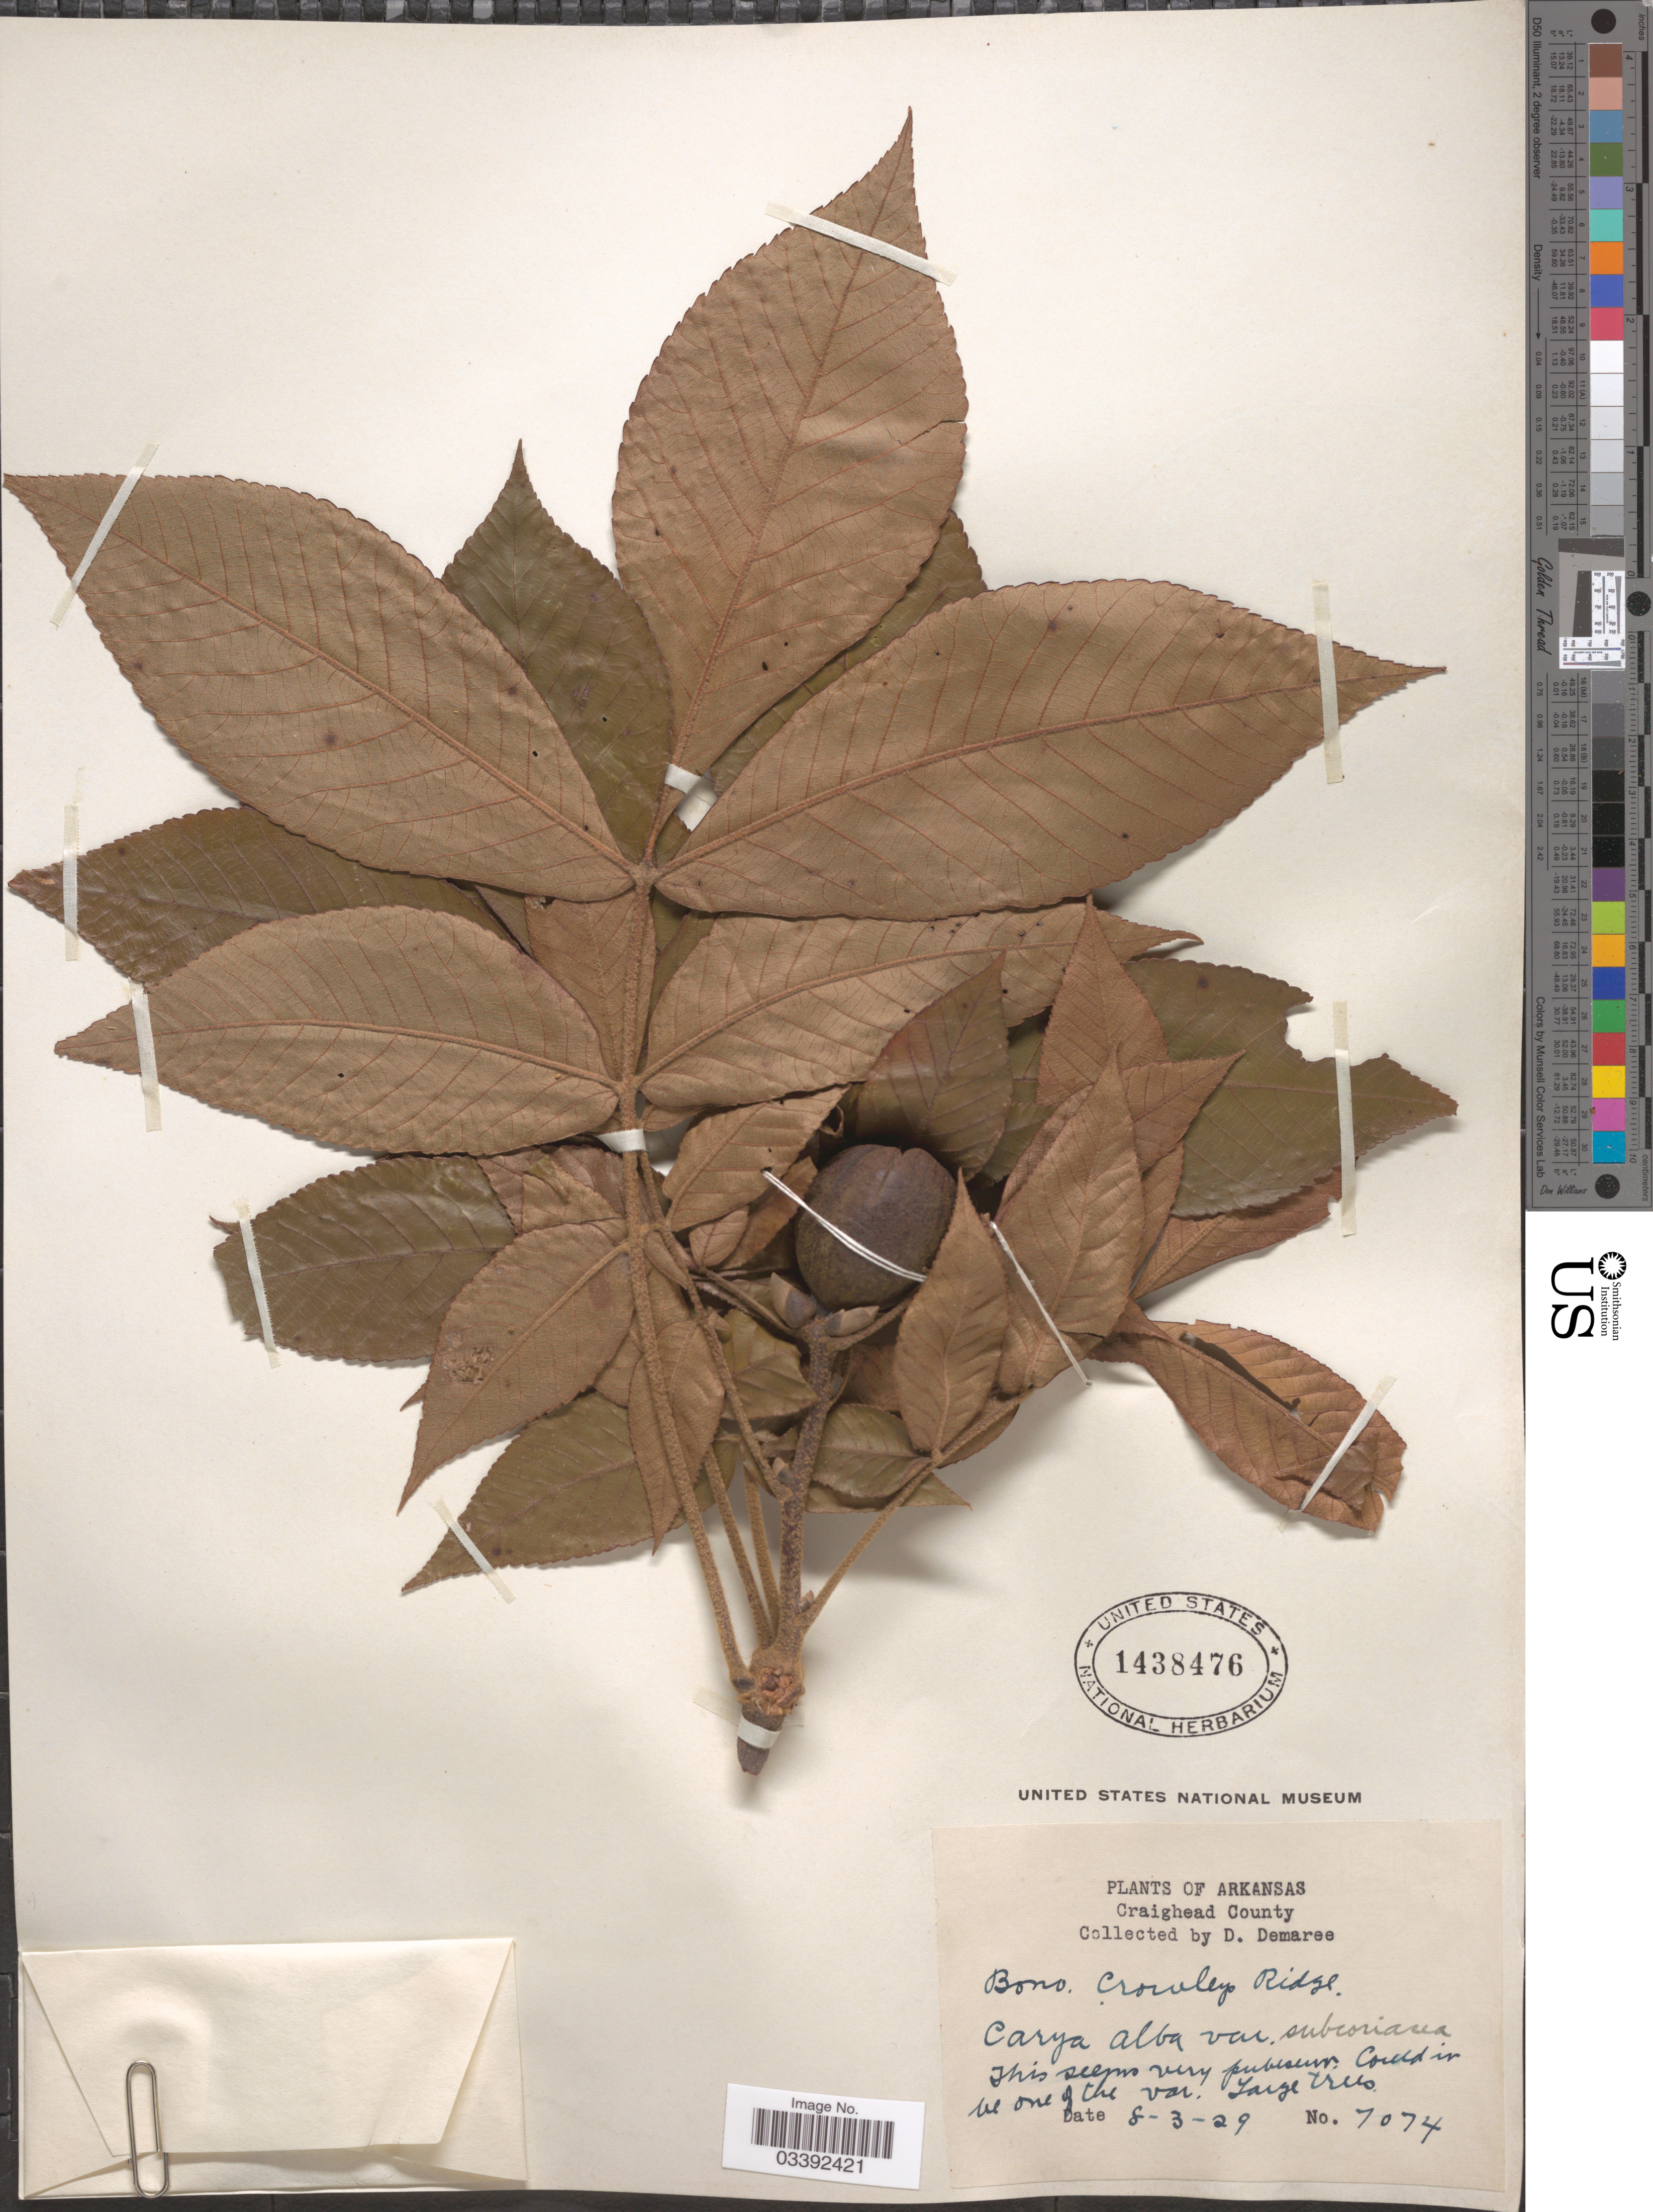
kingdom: Plantae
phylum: Tracheophyta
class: Magnoliopsida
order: Fagales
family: Juglandaceae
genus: Carya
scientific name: Carya tomentosa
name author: (Lam.) Nutt.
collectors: D. Demaree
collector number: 7074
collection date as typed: Transcribed d/m/y: 3/8/29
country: United States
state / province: Arkansas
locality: Craighead County.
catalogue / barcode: US 1438476